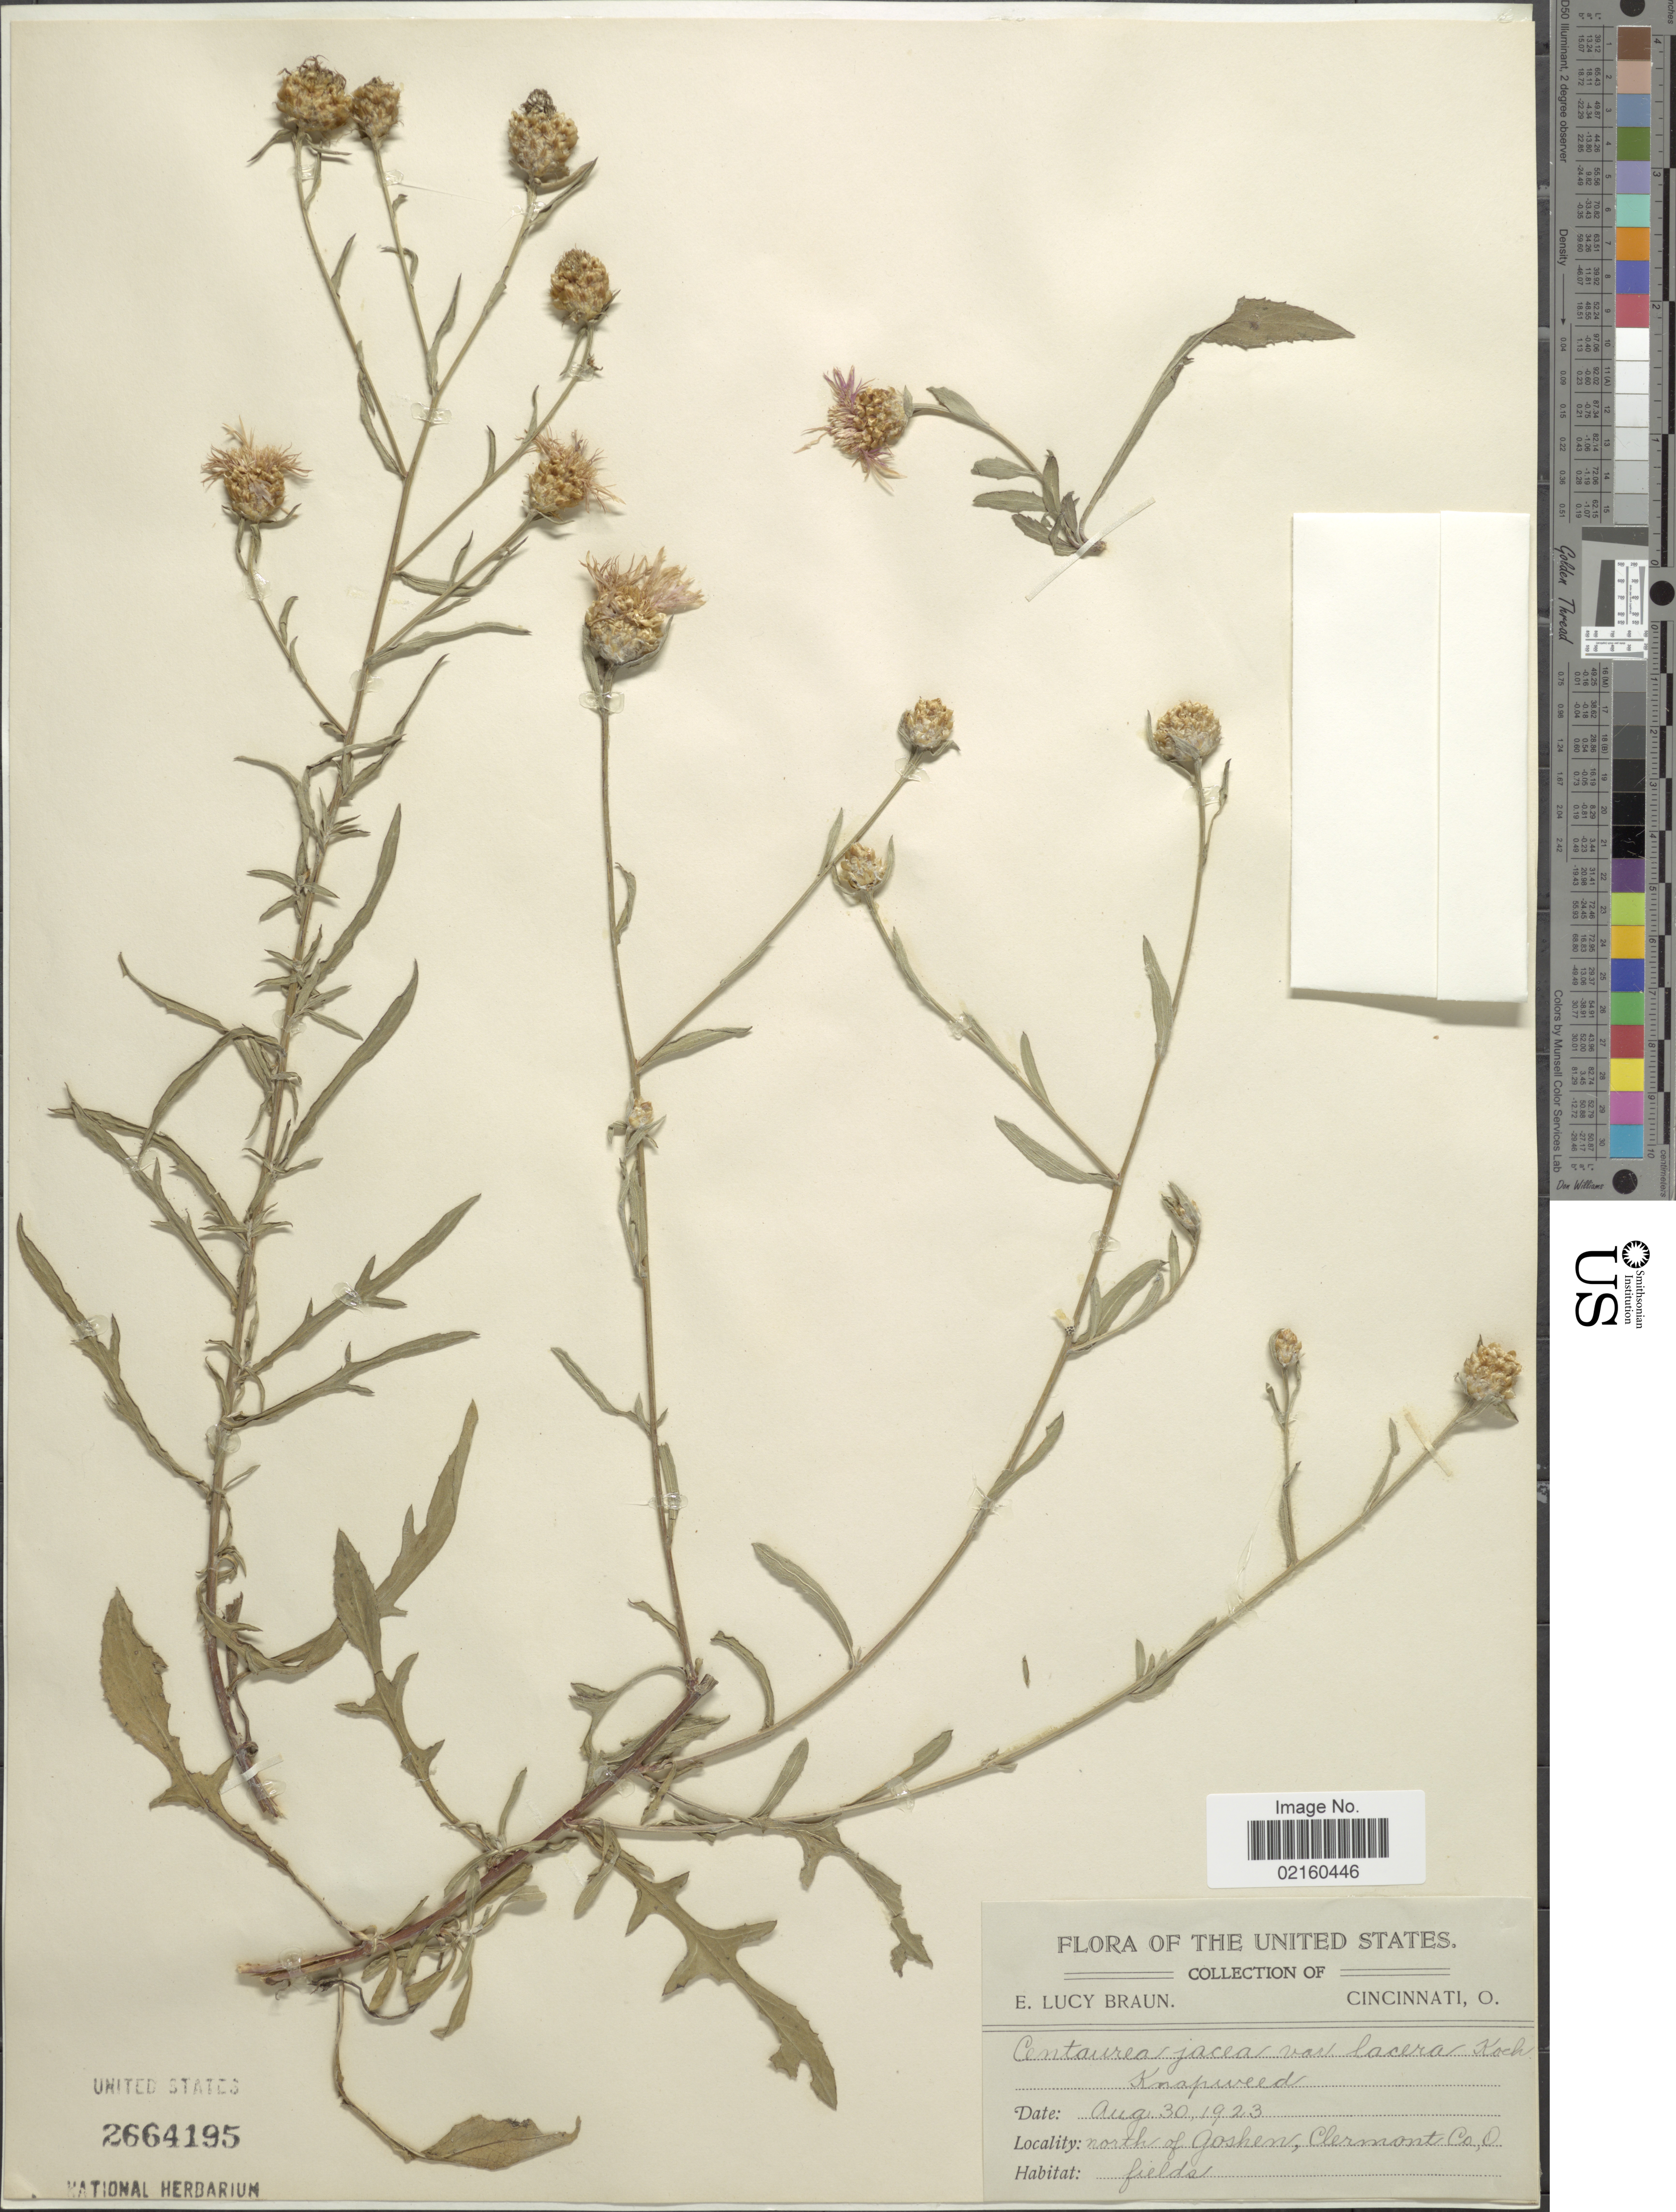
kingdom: Plantae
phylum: Tracheophyta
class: Magnoliopsida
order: Asterales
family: Asteraceae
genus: Centaurea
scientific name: Centaurea jacea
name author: L.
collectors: E. L. Braun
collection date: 1923-08-30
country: United States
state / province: Ohio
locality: The United States, north of Goshen, Clermont Co. O.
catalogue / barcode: US 2664195